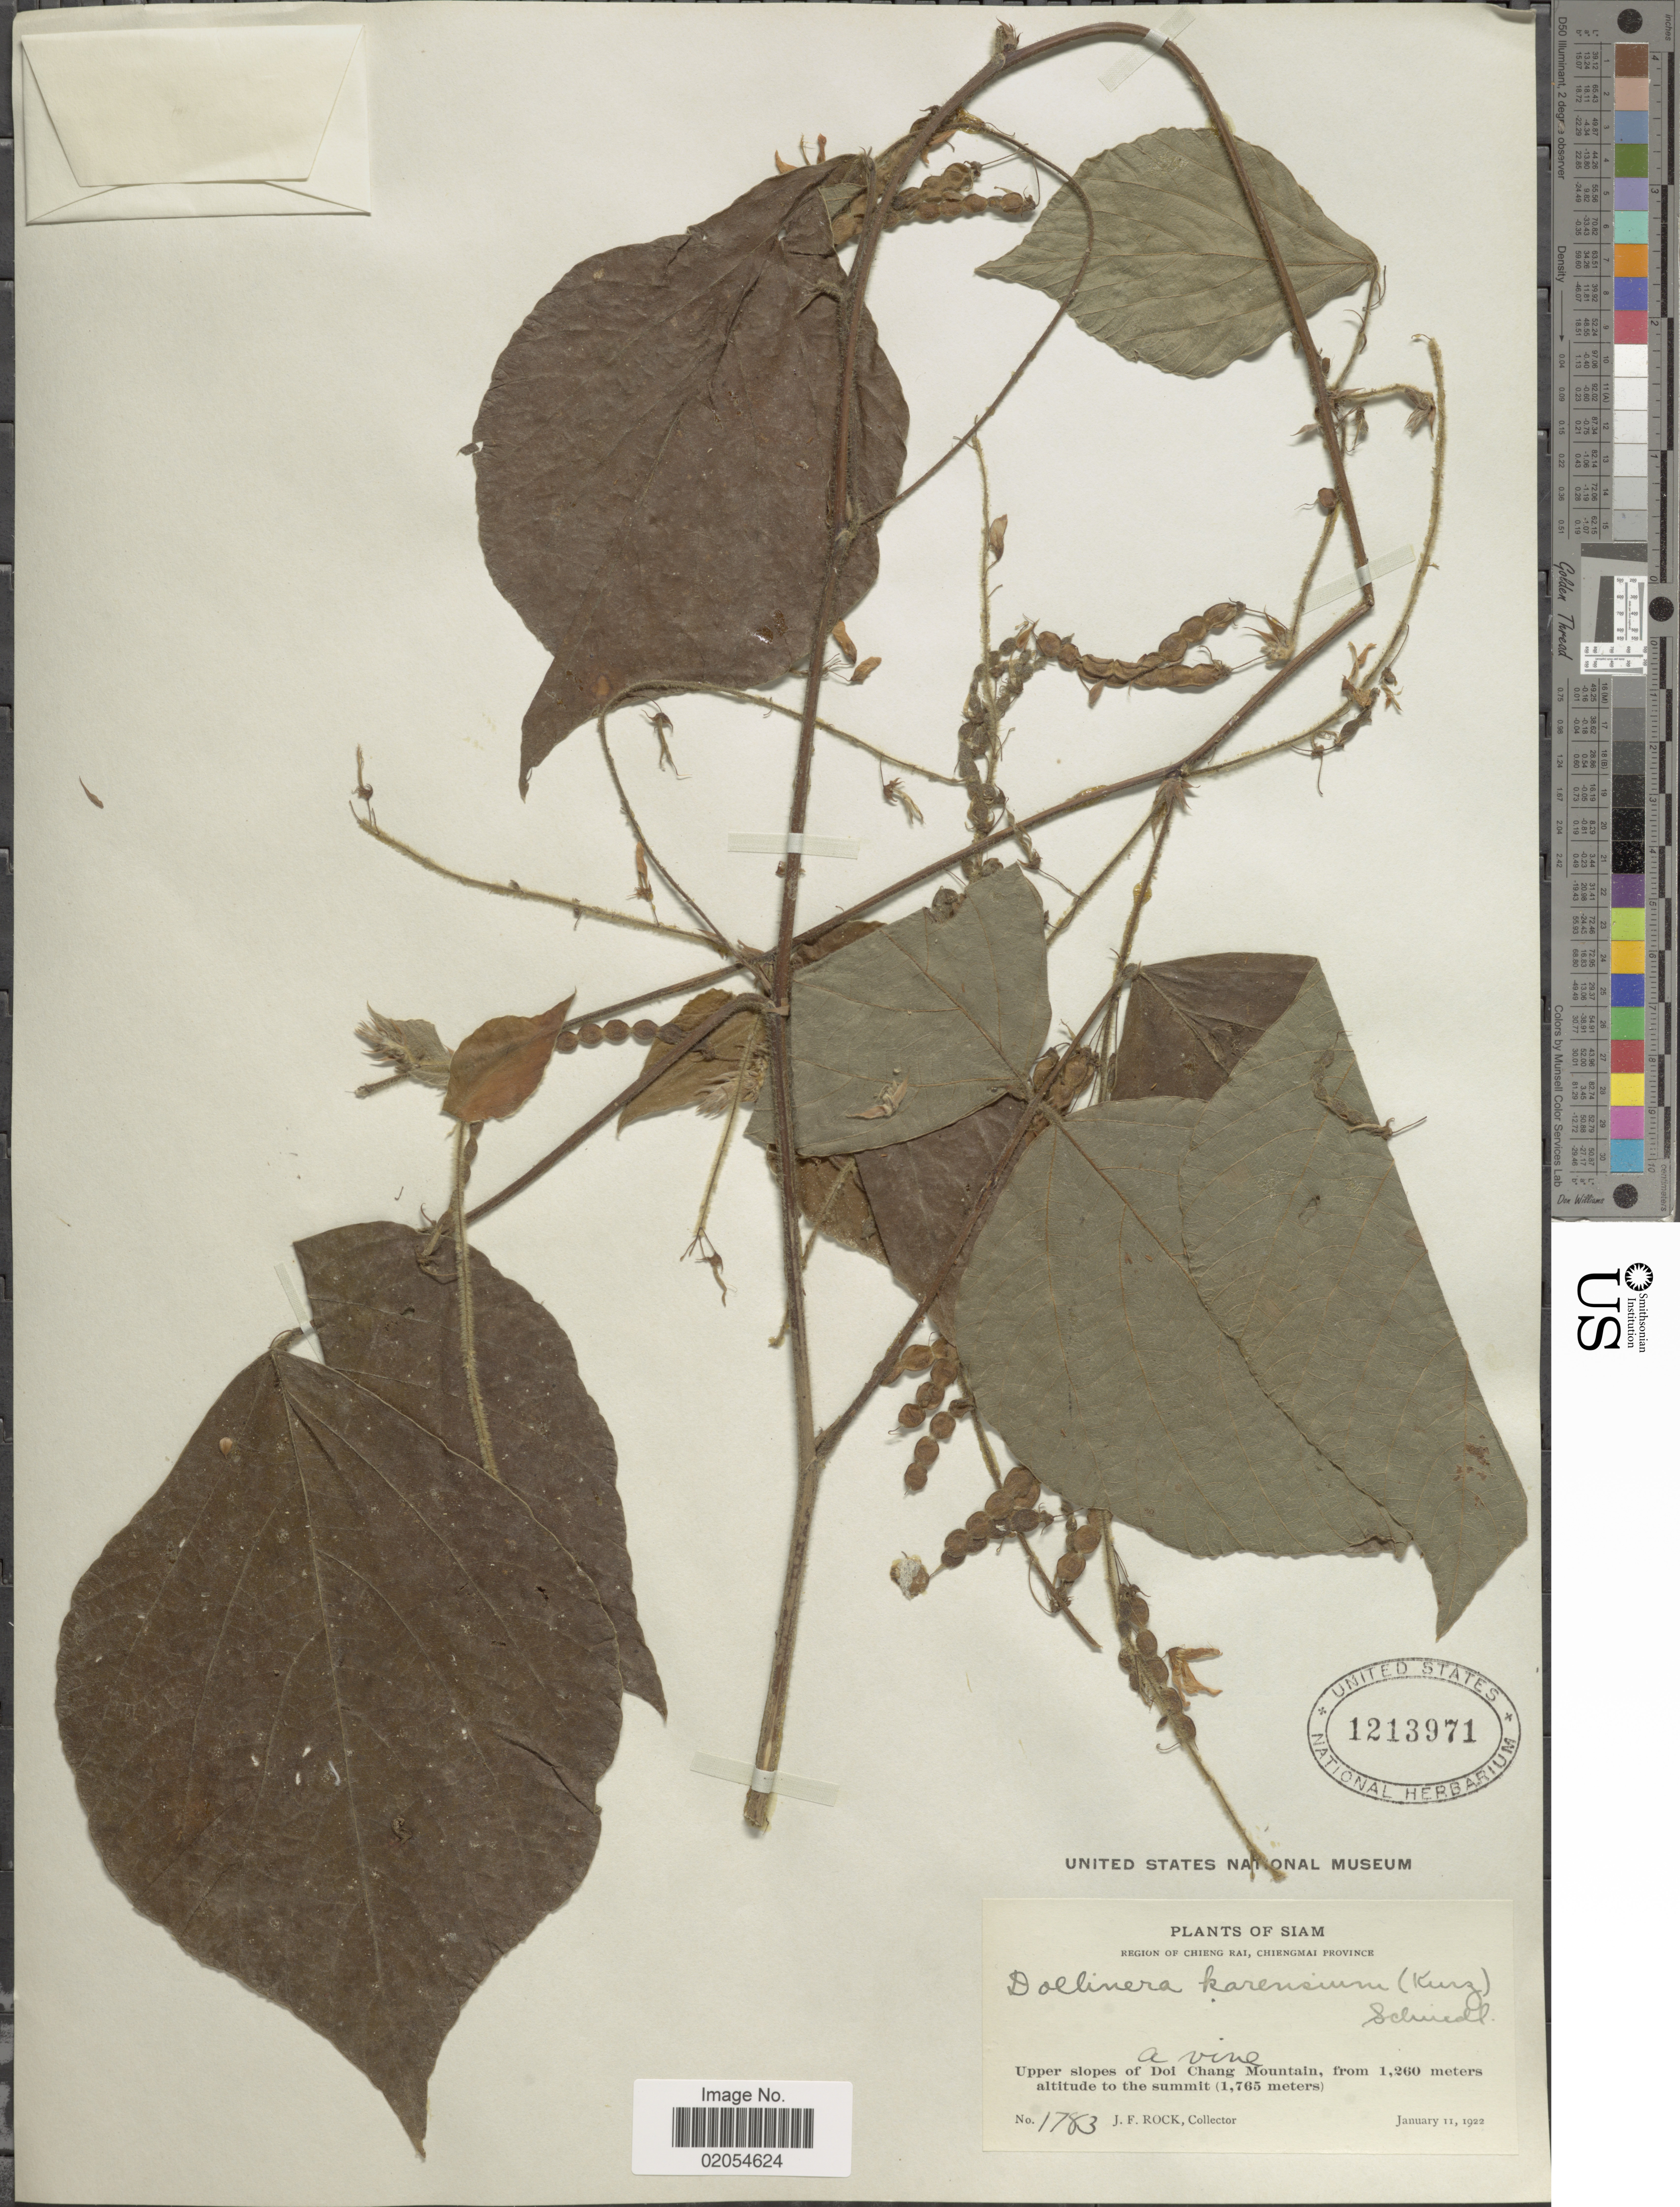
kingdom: Plantae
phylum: Tracheophyta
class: Magnoliopsida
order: Fabales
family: Fabaceae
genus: Puhuaea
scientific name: Puhuaea megaphylla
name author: (Zoll. & Moritzi) H. Ohashi & K. Ohashi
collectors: J. Rock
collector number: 1783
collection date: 1922-01-11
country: Thailand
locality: Siam. Upper slopes of Dol Chang Mountain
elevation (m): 1260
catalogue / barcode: US 1213971